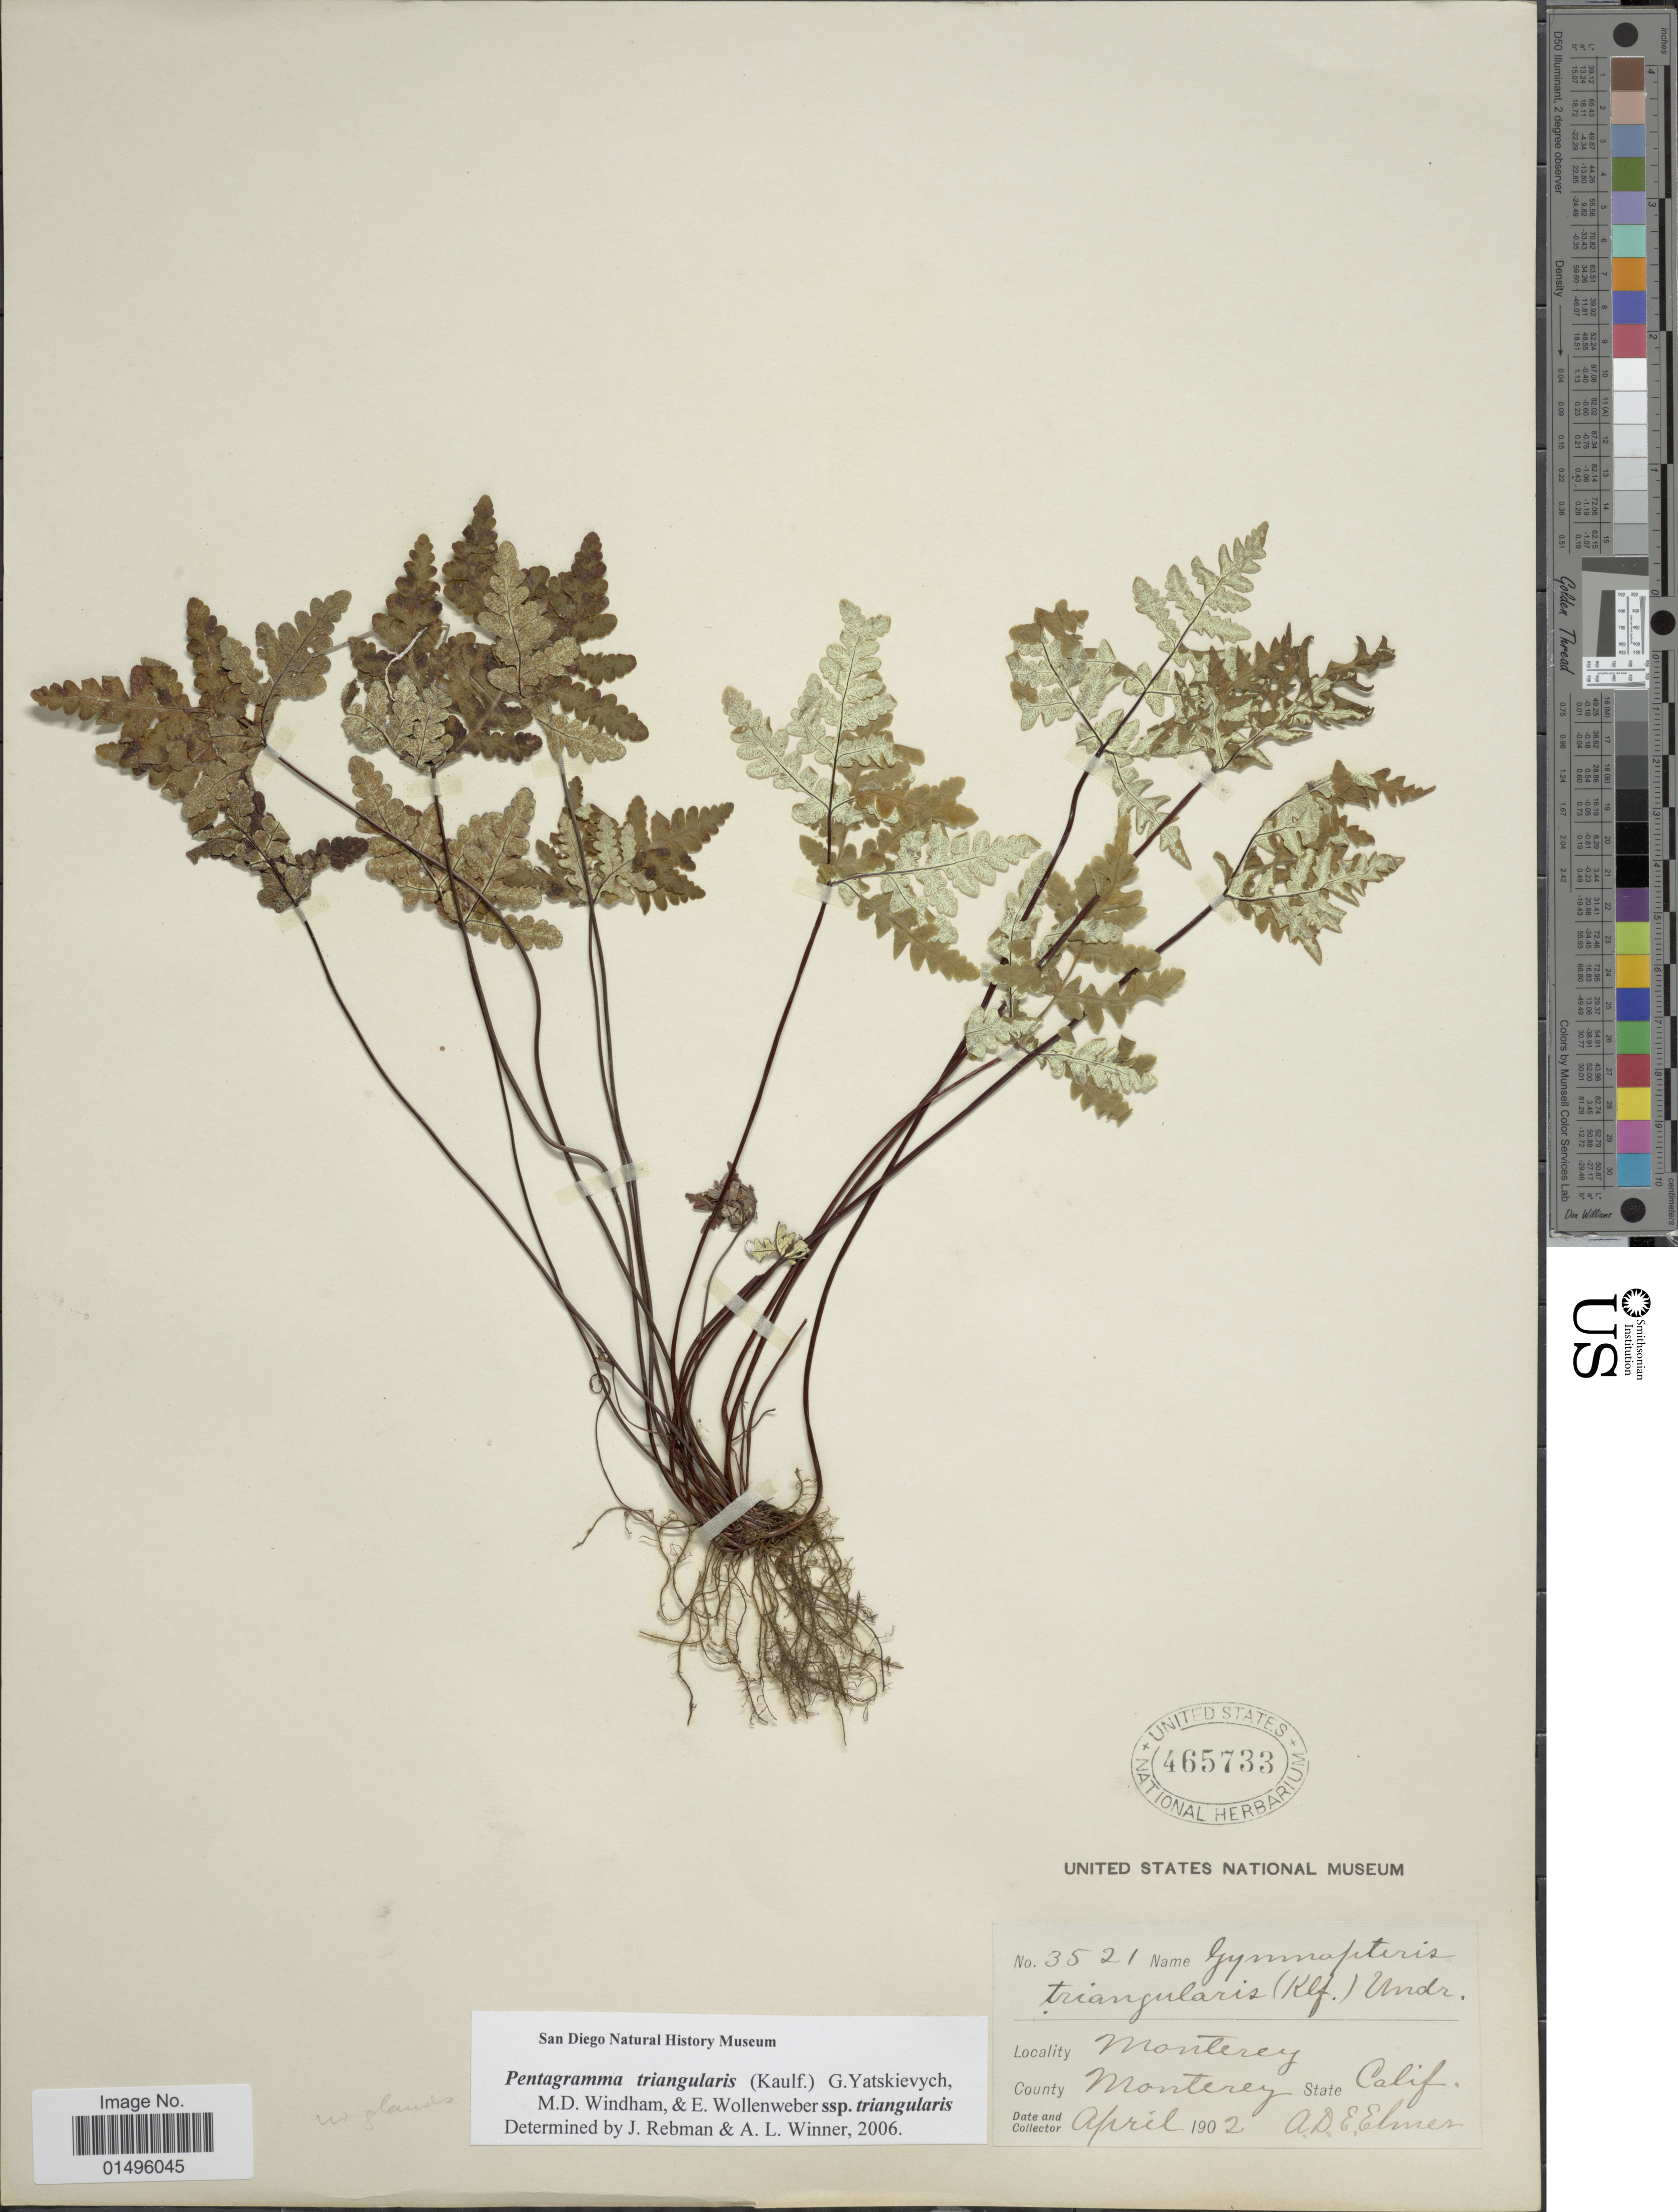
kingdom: Plantae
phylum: Tracheophyta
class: Polypodiopsida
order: Polypodiales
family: Pteridaceae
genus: Pentagramma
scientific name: Pentagramma triangularis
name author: (Kaulf.) Yatsk. et al.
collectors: A. D. E. Elmer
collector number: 3521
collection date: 1902-04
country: United States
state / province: California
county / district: Monterey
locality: California, Monterey, County Monterey,.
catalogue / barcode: US 465733